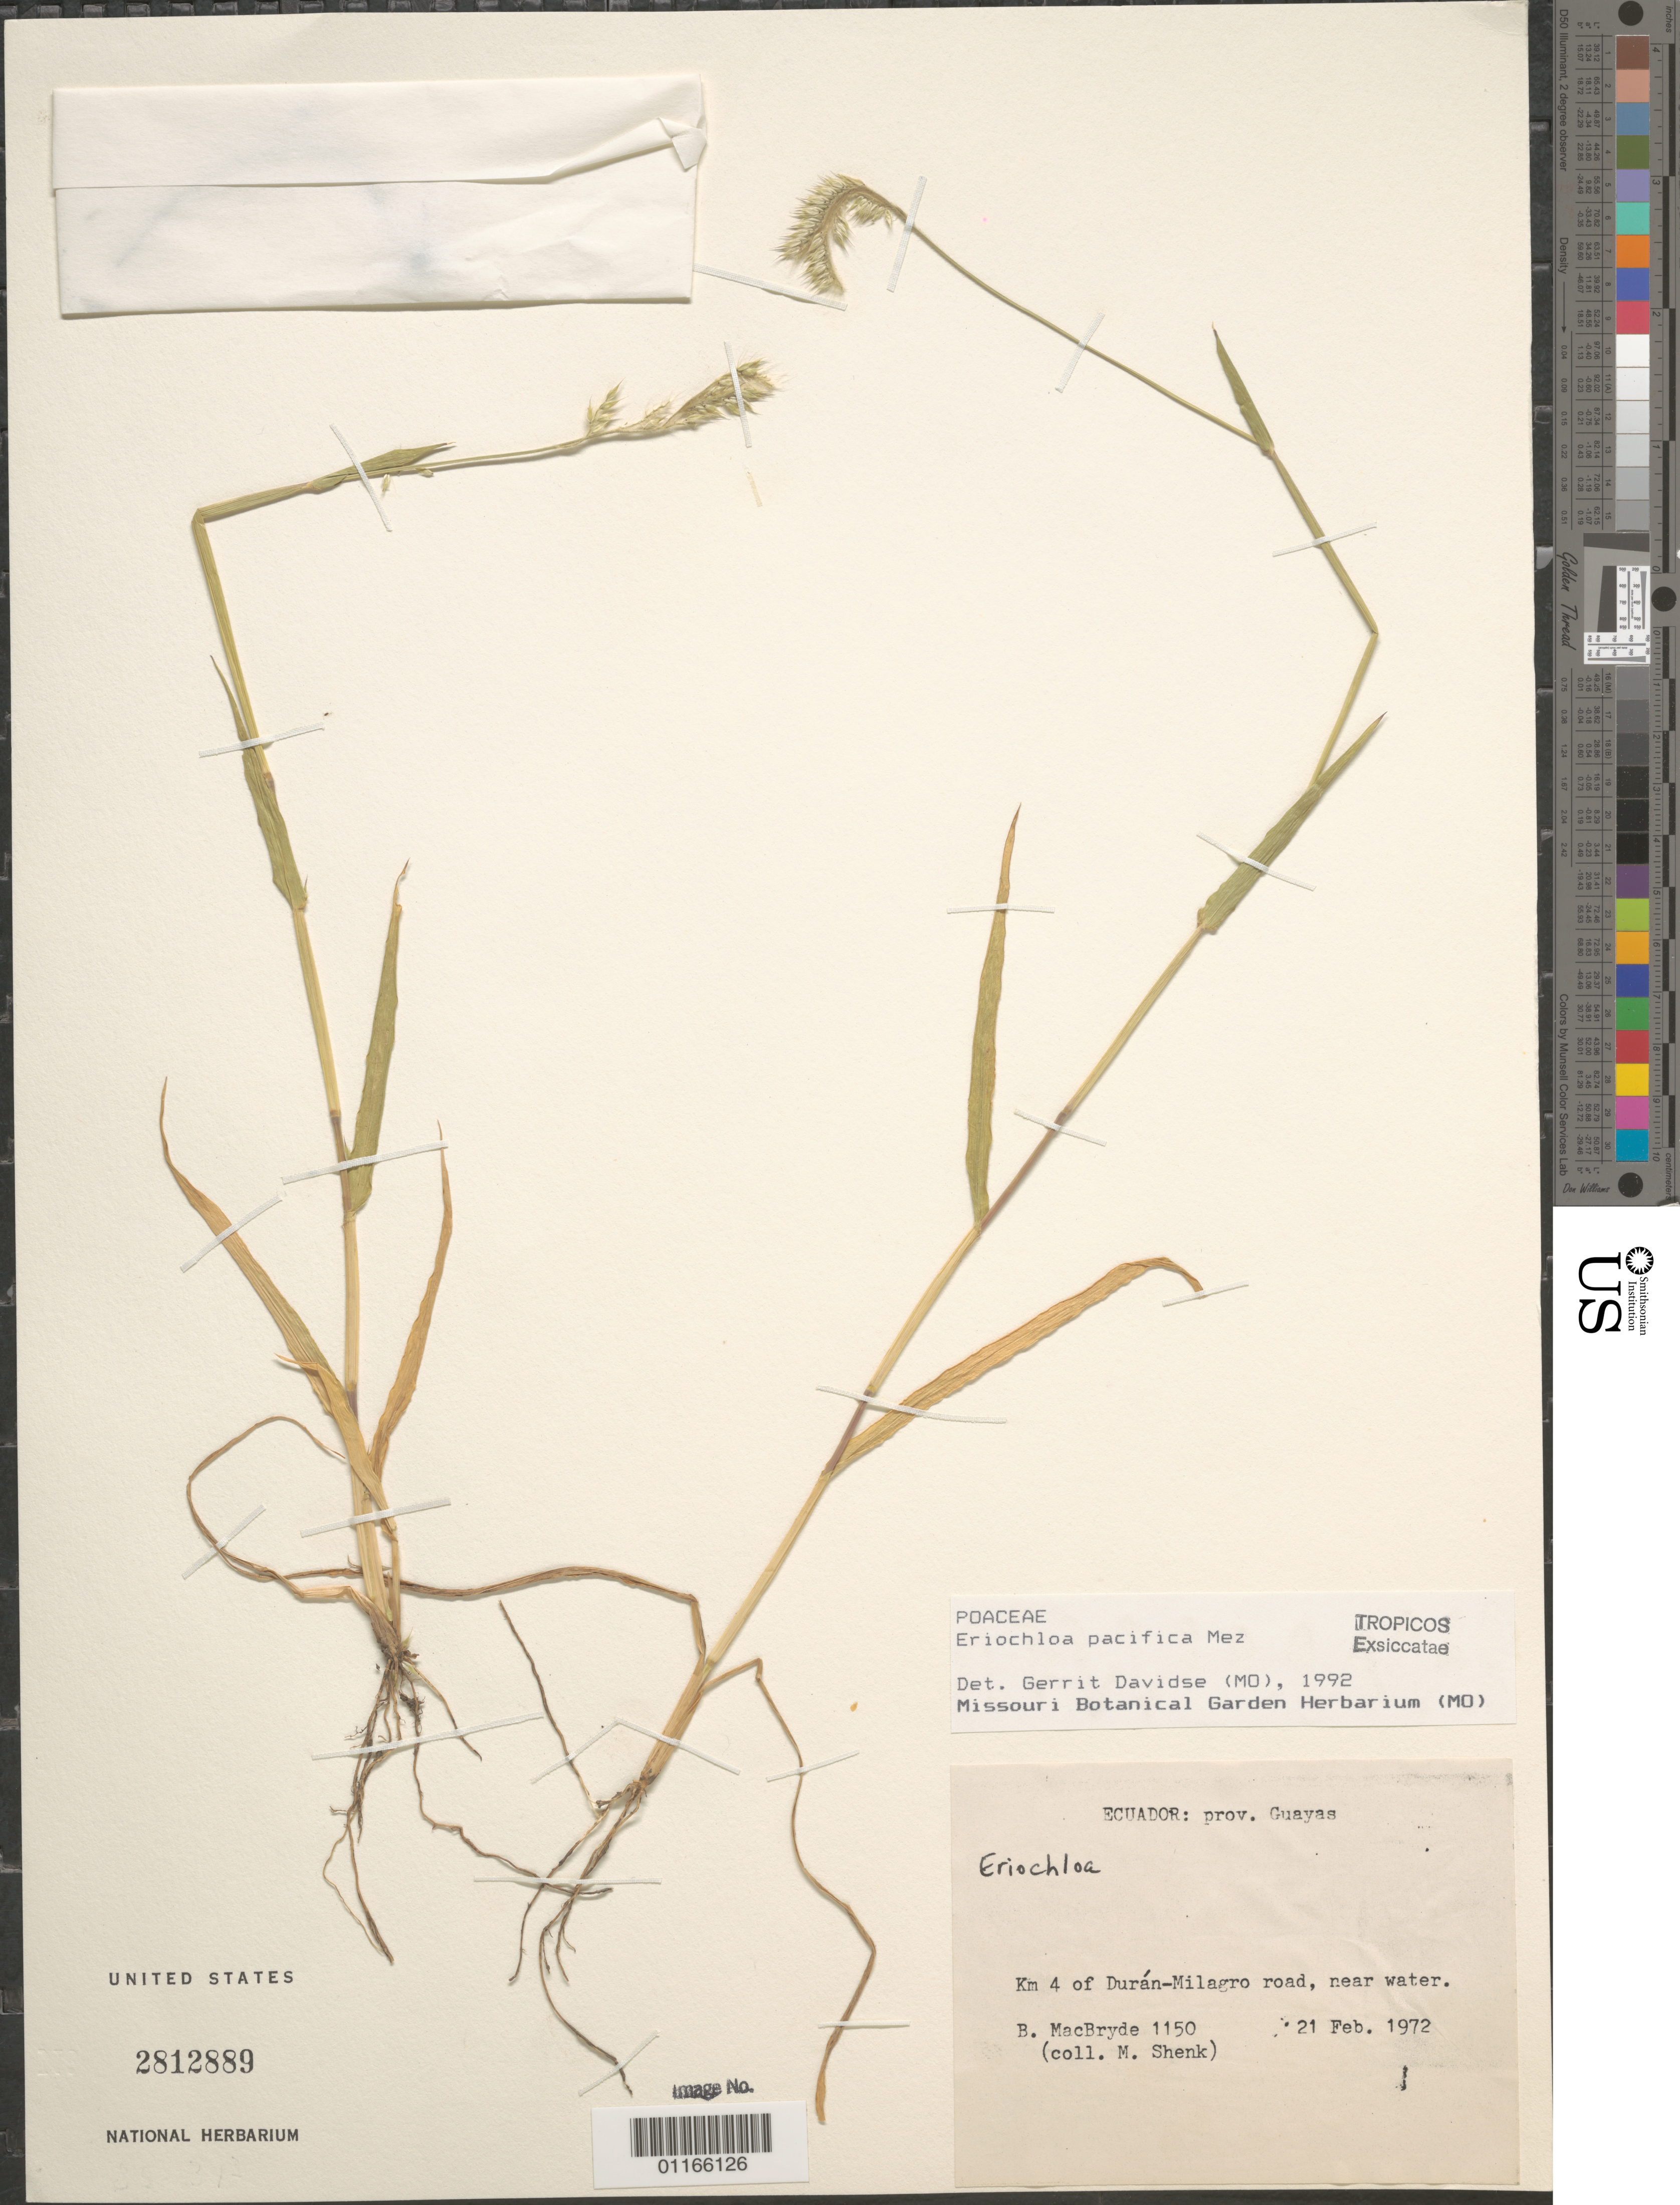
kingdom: Plantae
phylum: Tracheophyta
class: Liliopsida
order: Poales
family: Poaceae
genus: Eriochloa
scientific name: Eriochloa pacifica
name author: Mez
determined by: Davidse, Gerrit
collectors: B. MacBryde & M. Shenk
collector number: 1150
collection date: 1972-02-21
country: Ecuador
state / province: Guayas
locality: Km 4 of Duran-Milagro road.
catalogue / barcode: US 2812889